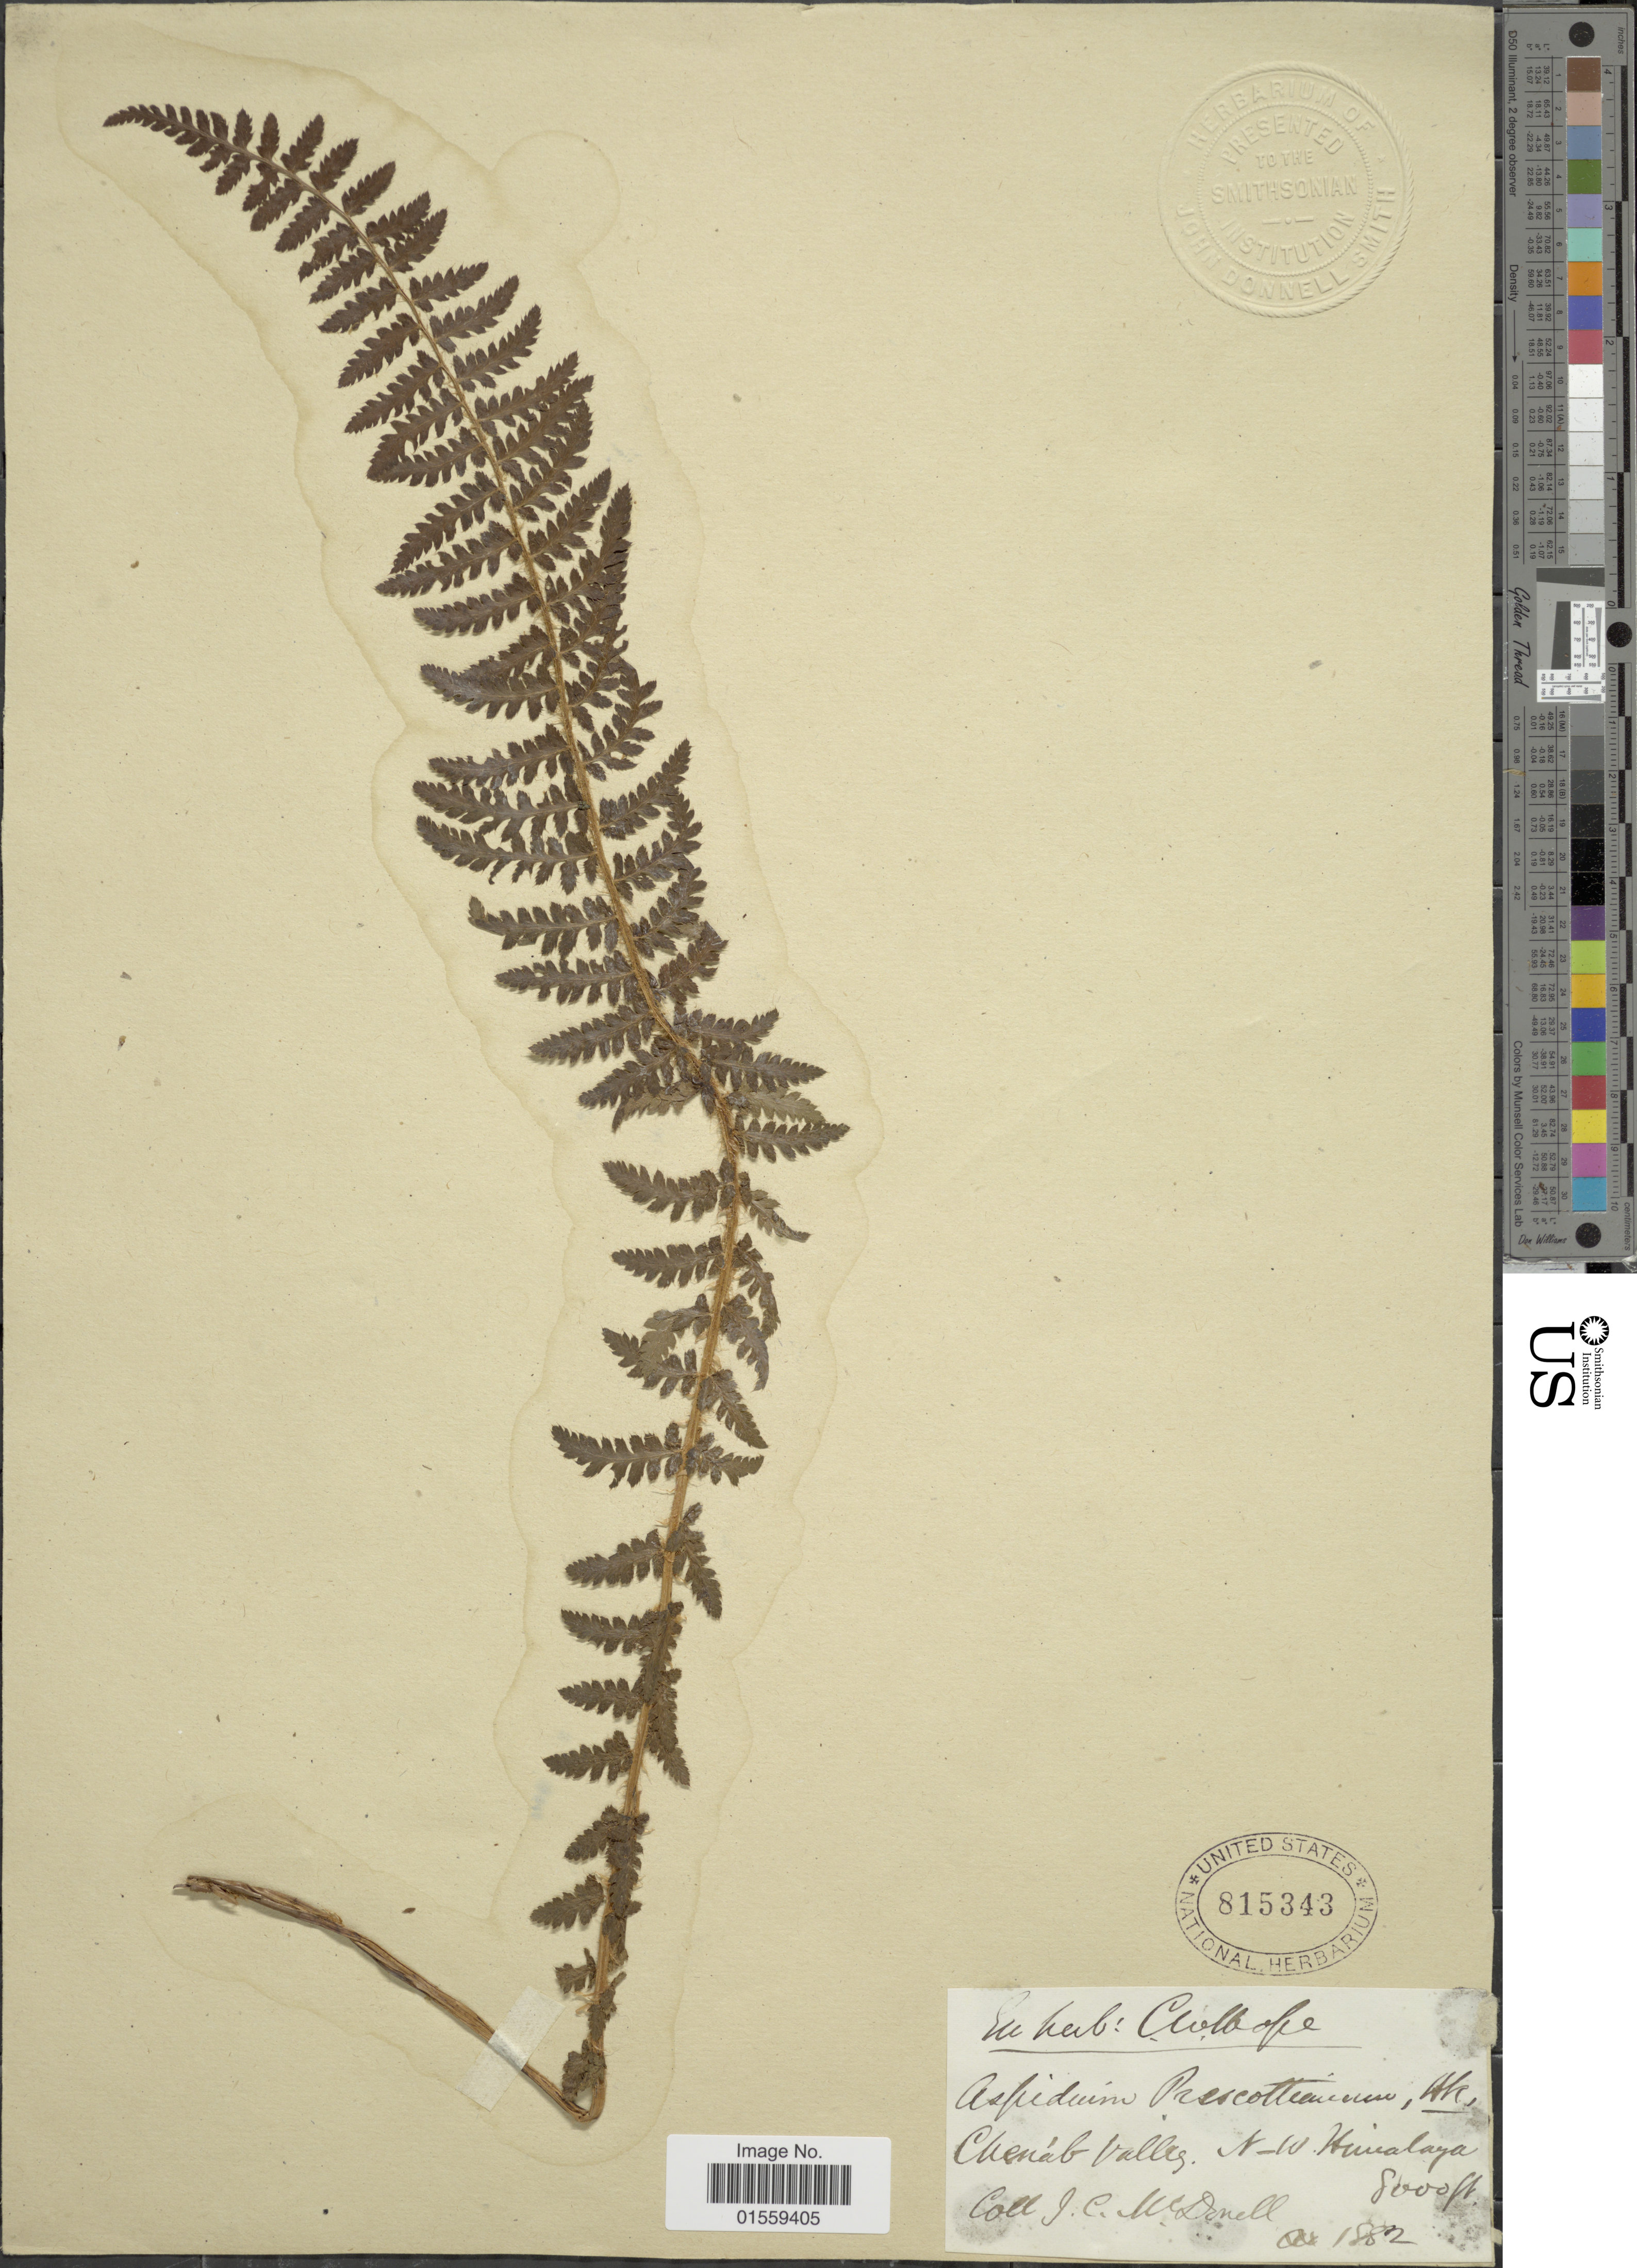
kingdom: Plantae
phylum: Tracheophyta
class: Polypodiopsida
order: Polypodiales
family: Dryopteridaceae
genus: Polystichum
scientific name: Polystichum prescottianum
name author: (Wall. ex Mett.) T. Moore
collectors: J. McDonell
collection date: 1882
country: India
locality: Chenab Valley, N-W. Himalaya.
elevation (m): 2438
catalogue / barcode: US 815343